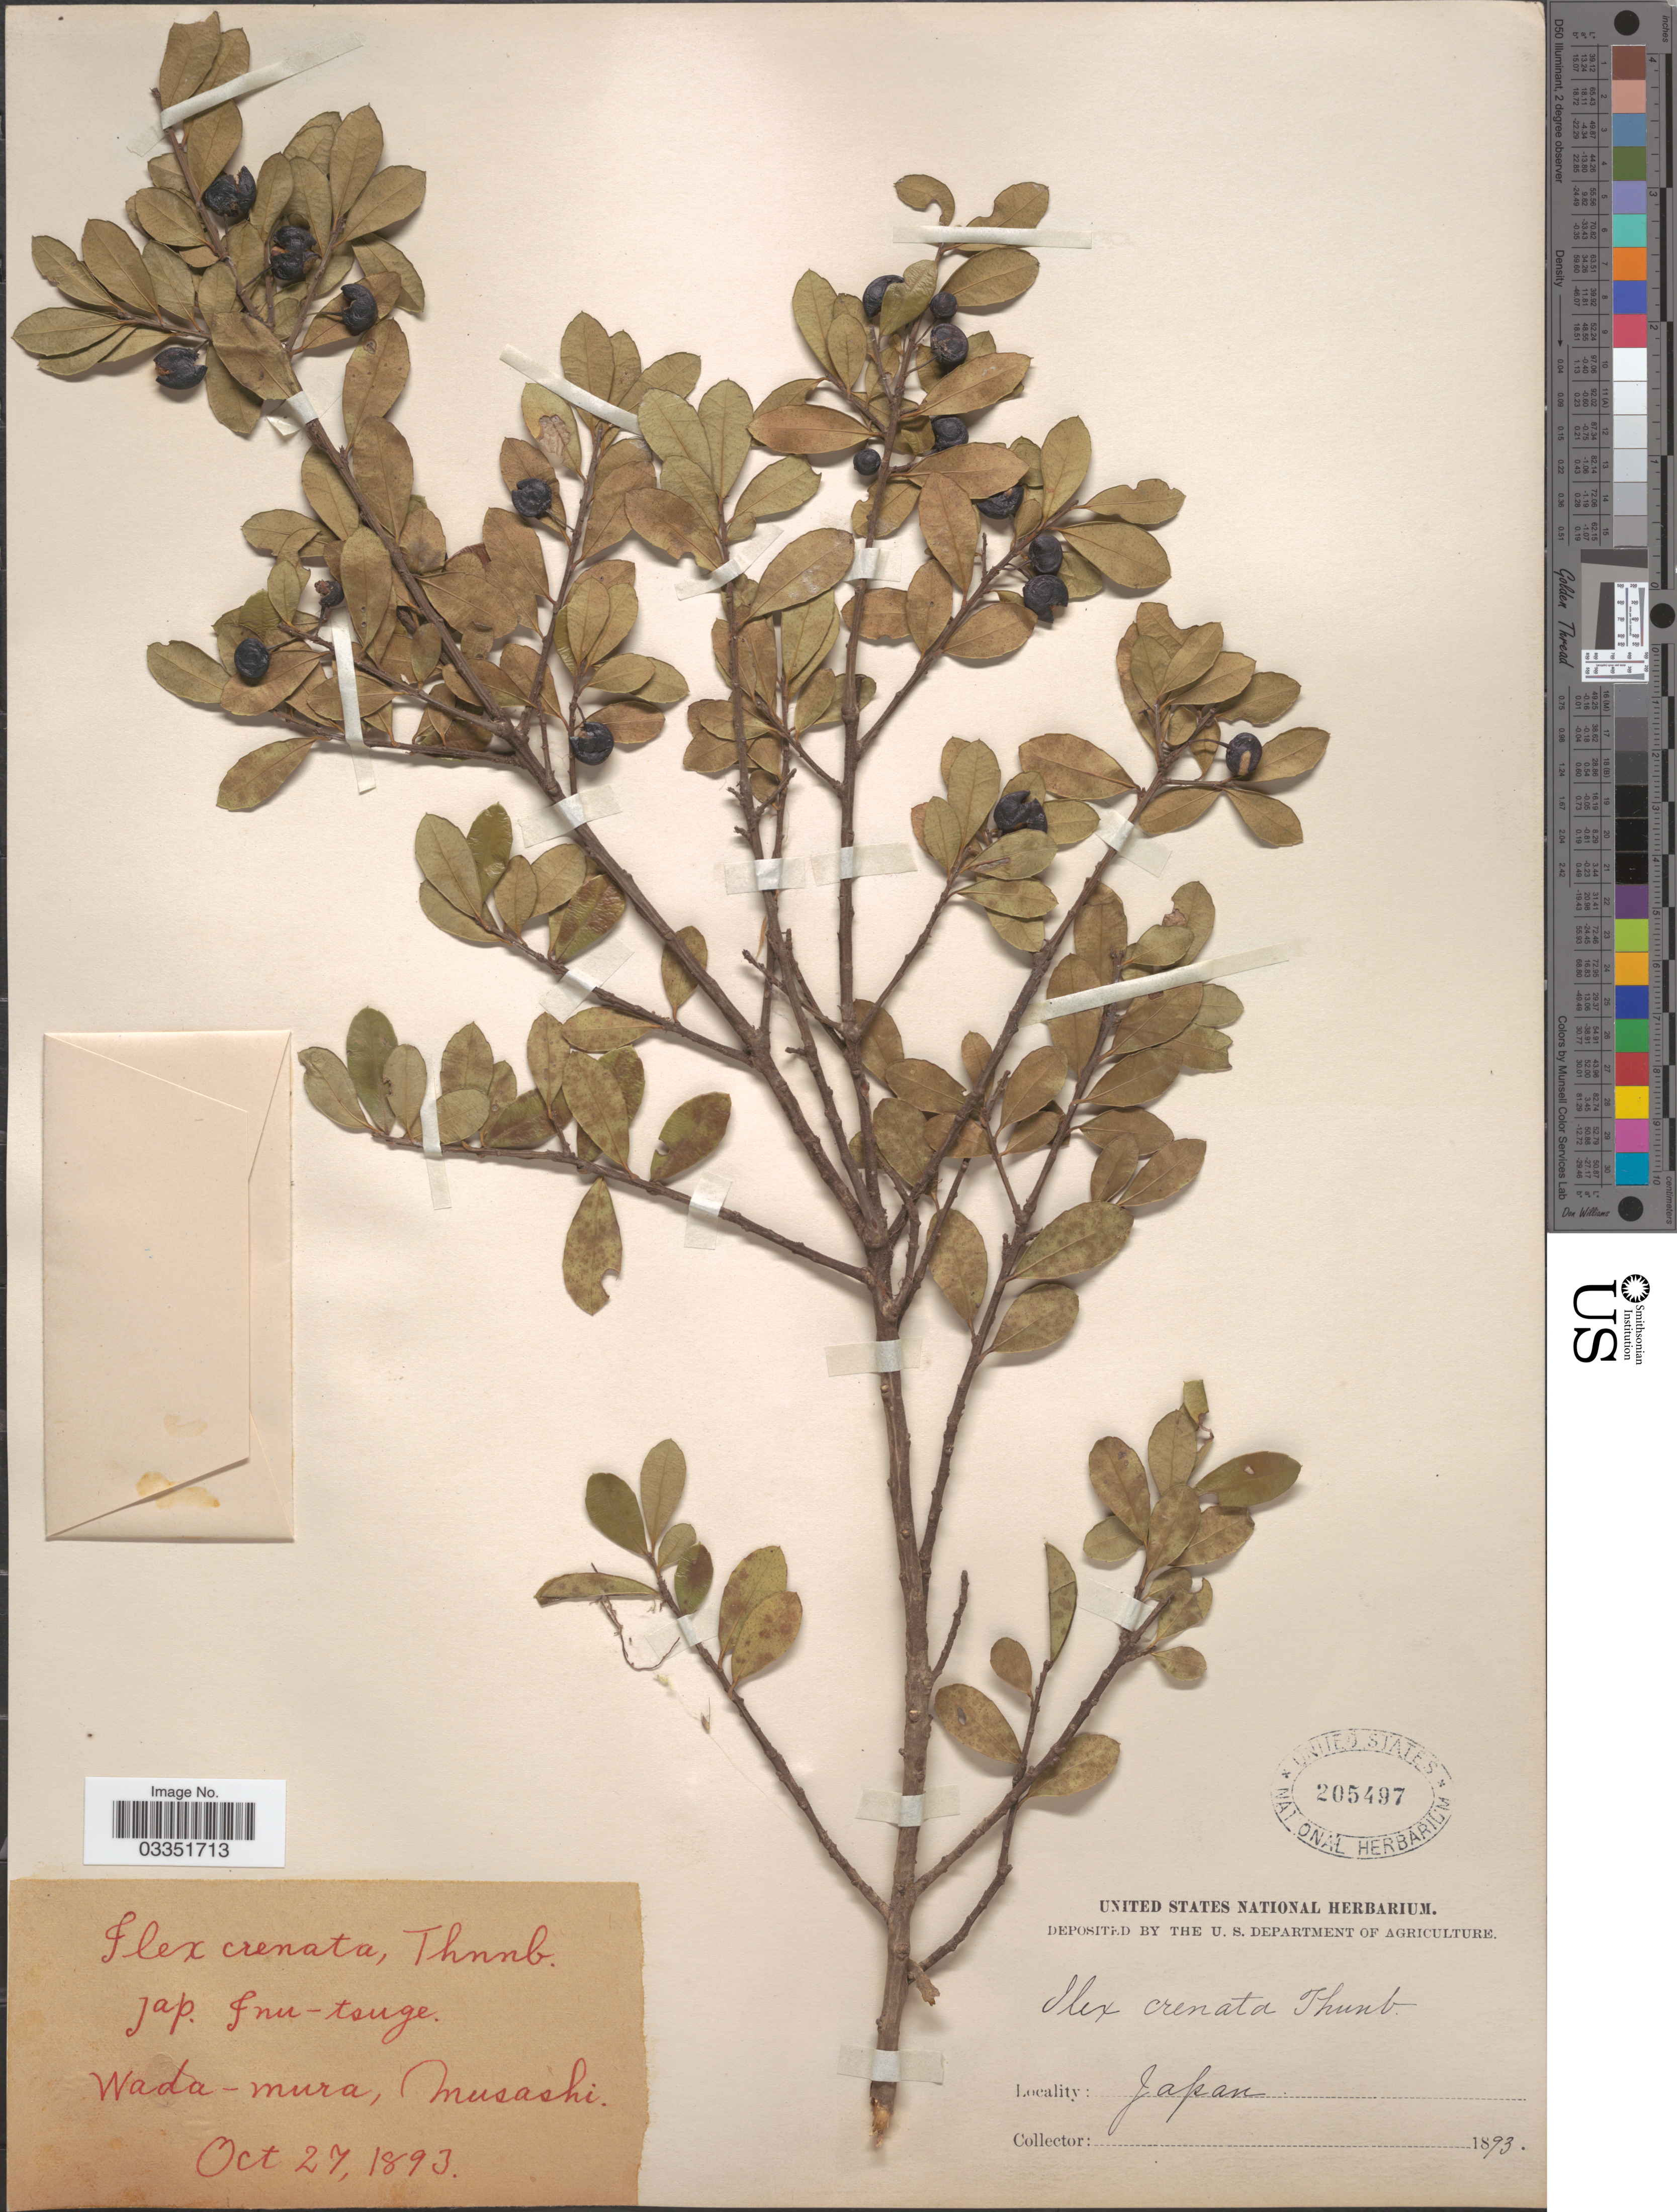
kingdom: Plantae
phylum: Tracheophyta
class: Magnoliopsida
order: Aquifoliales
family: Aquifoliaceae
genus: Ilex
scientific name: Ilex crenata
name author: Thunb.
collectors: ex herb. United States National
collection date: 1893-10-27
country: Japan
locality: Wada-mura, Musashi.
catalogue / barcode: US 205497